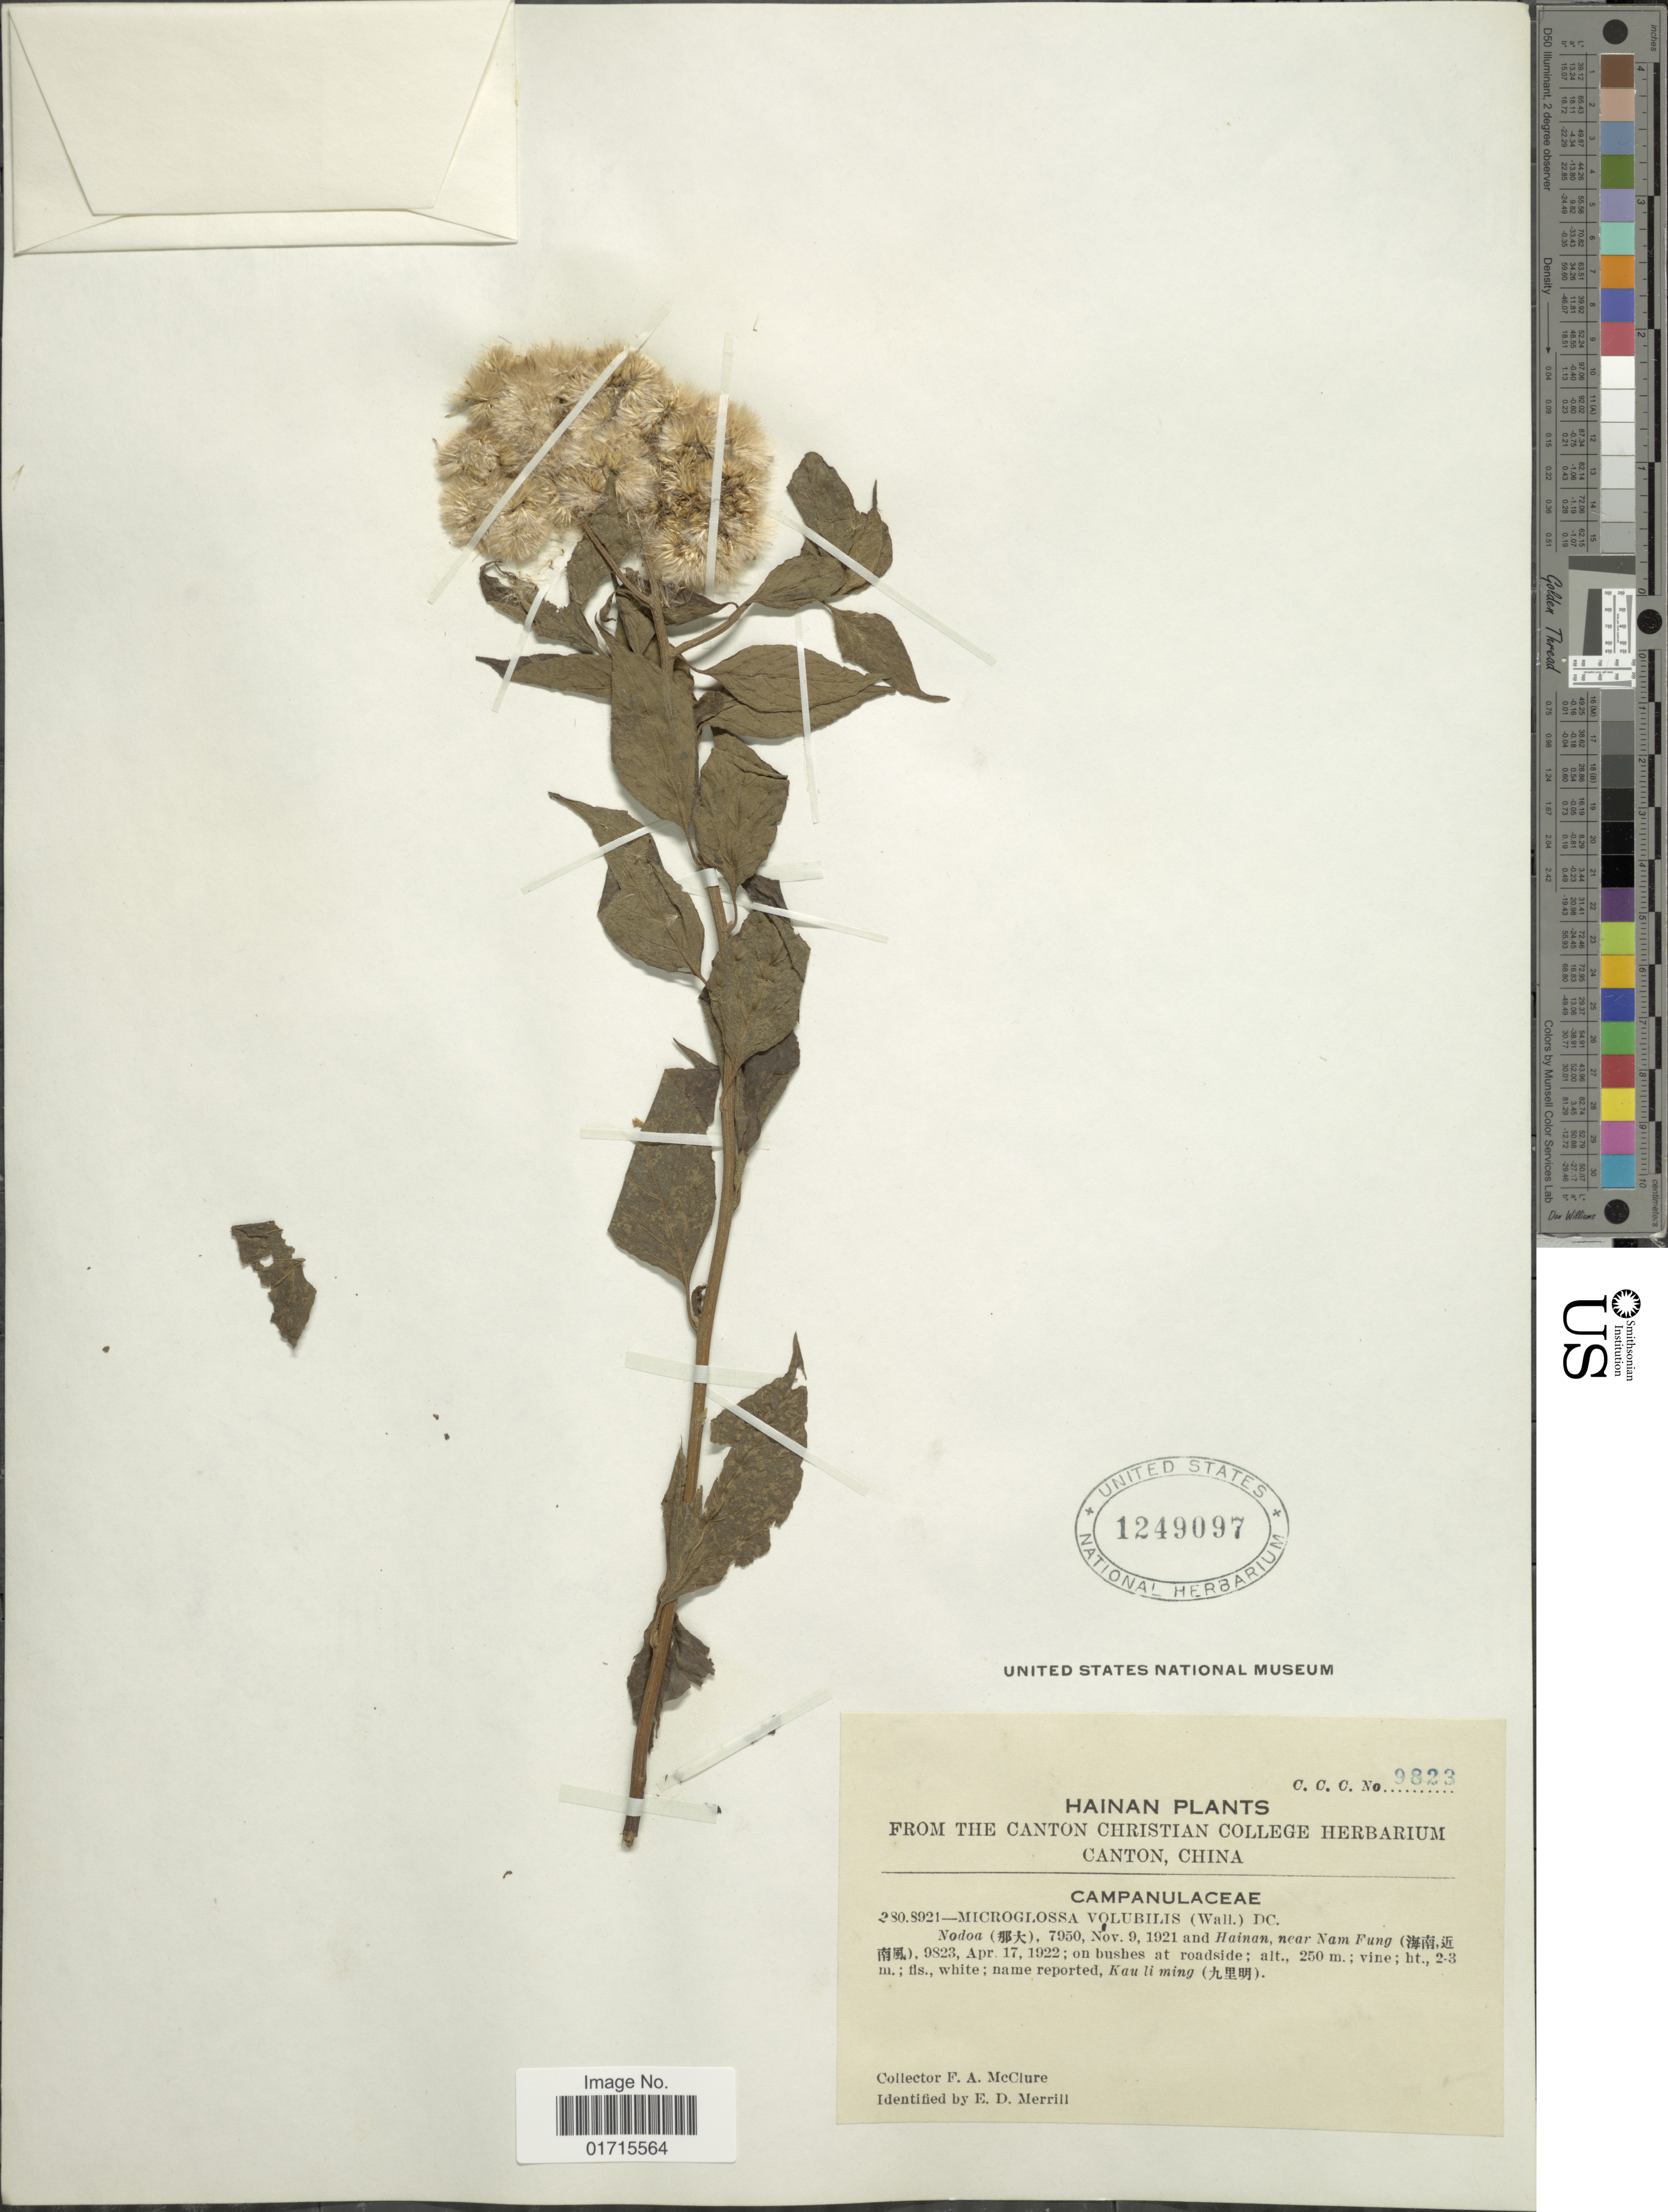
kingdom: Plantae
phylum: Tracheophyta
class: Magnoliopsida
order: Asterales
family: Asteraceae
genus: Microglossa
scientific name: Microglossa pyrifolia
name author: (Lam.) Kuntze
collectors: F. A. McClure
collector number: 9823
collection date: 1921-11-09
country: China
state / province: Hainan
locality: Hainan. Near Nam Fung.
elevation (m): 250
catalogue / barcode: US 1249097